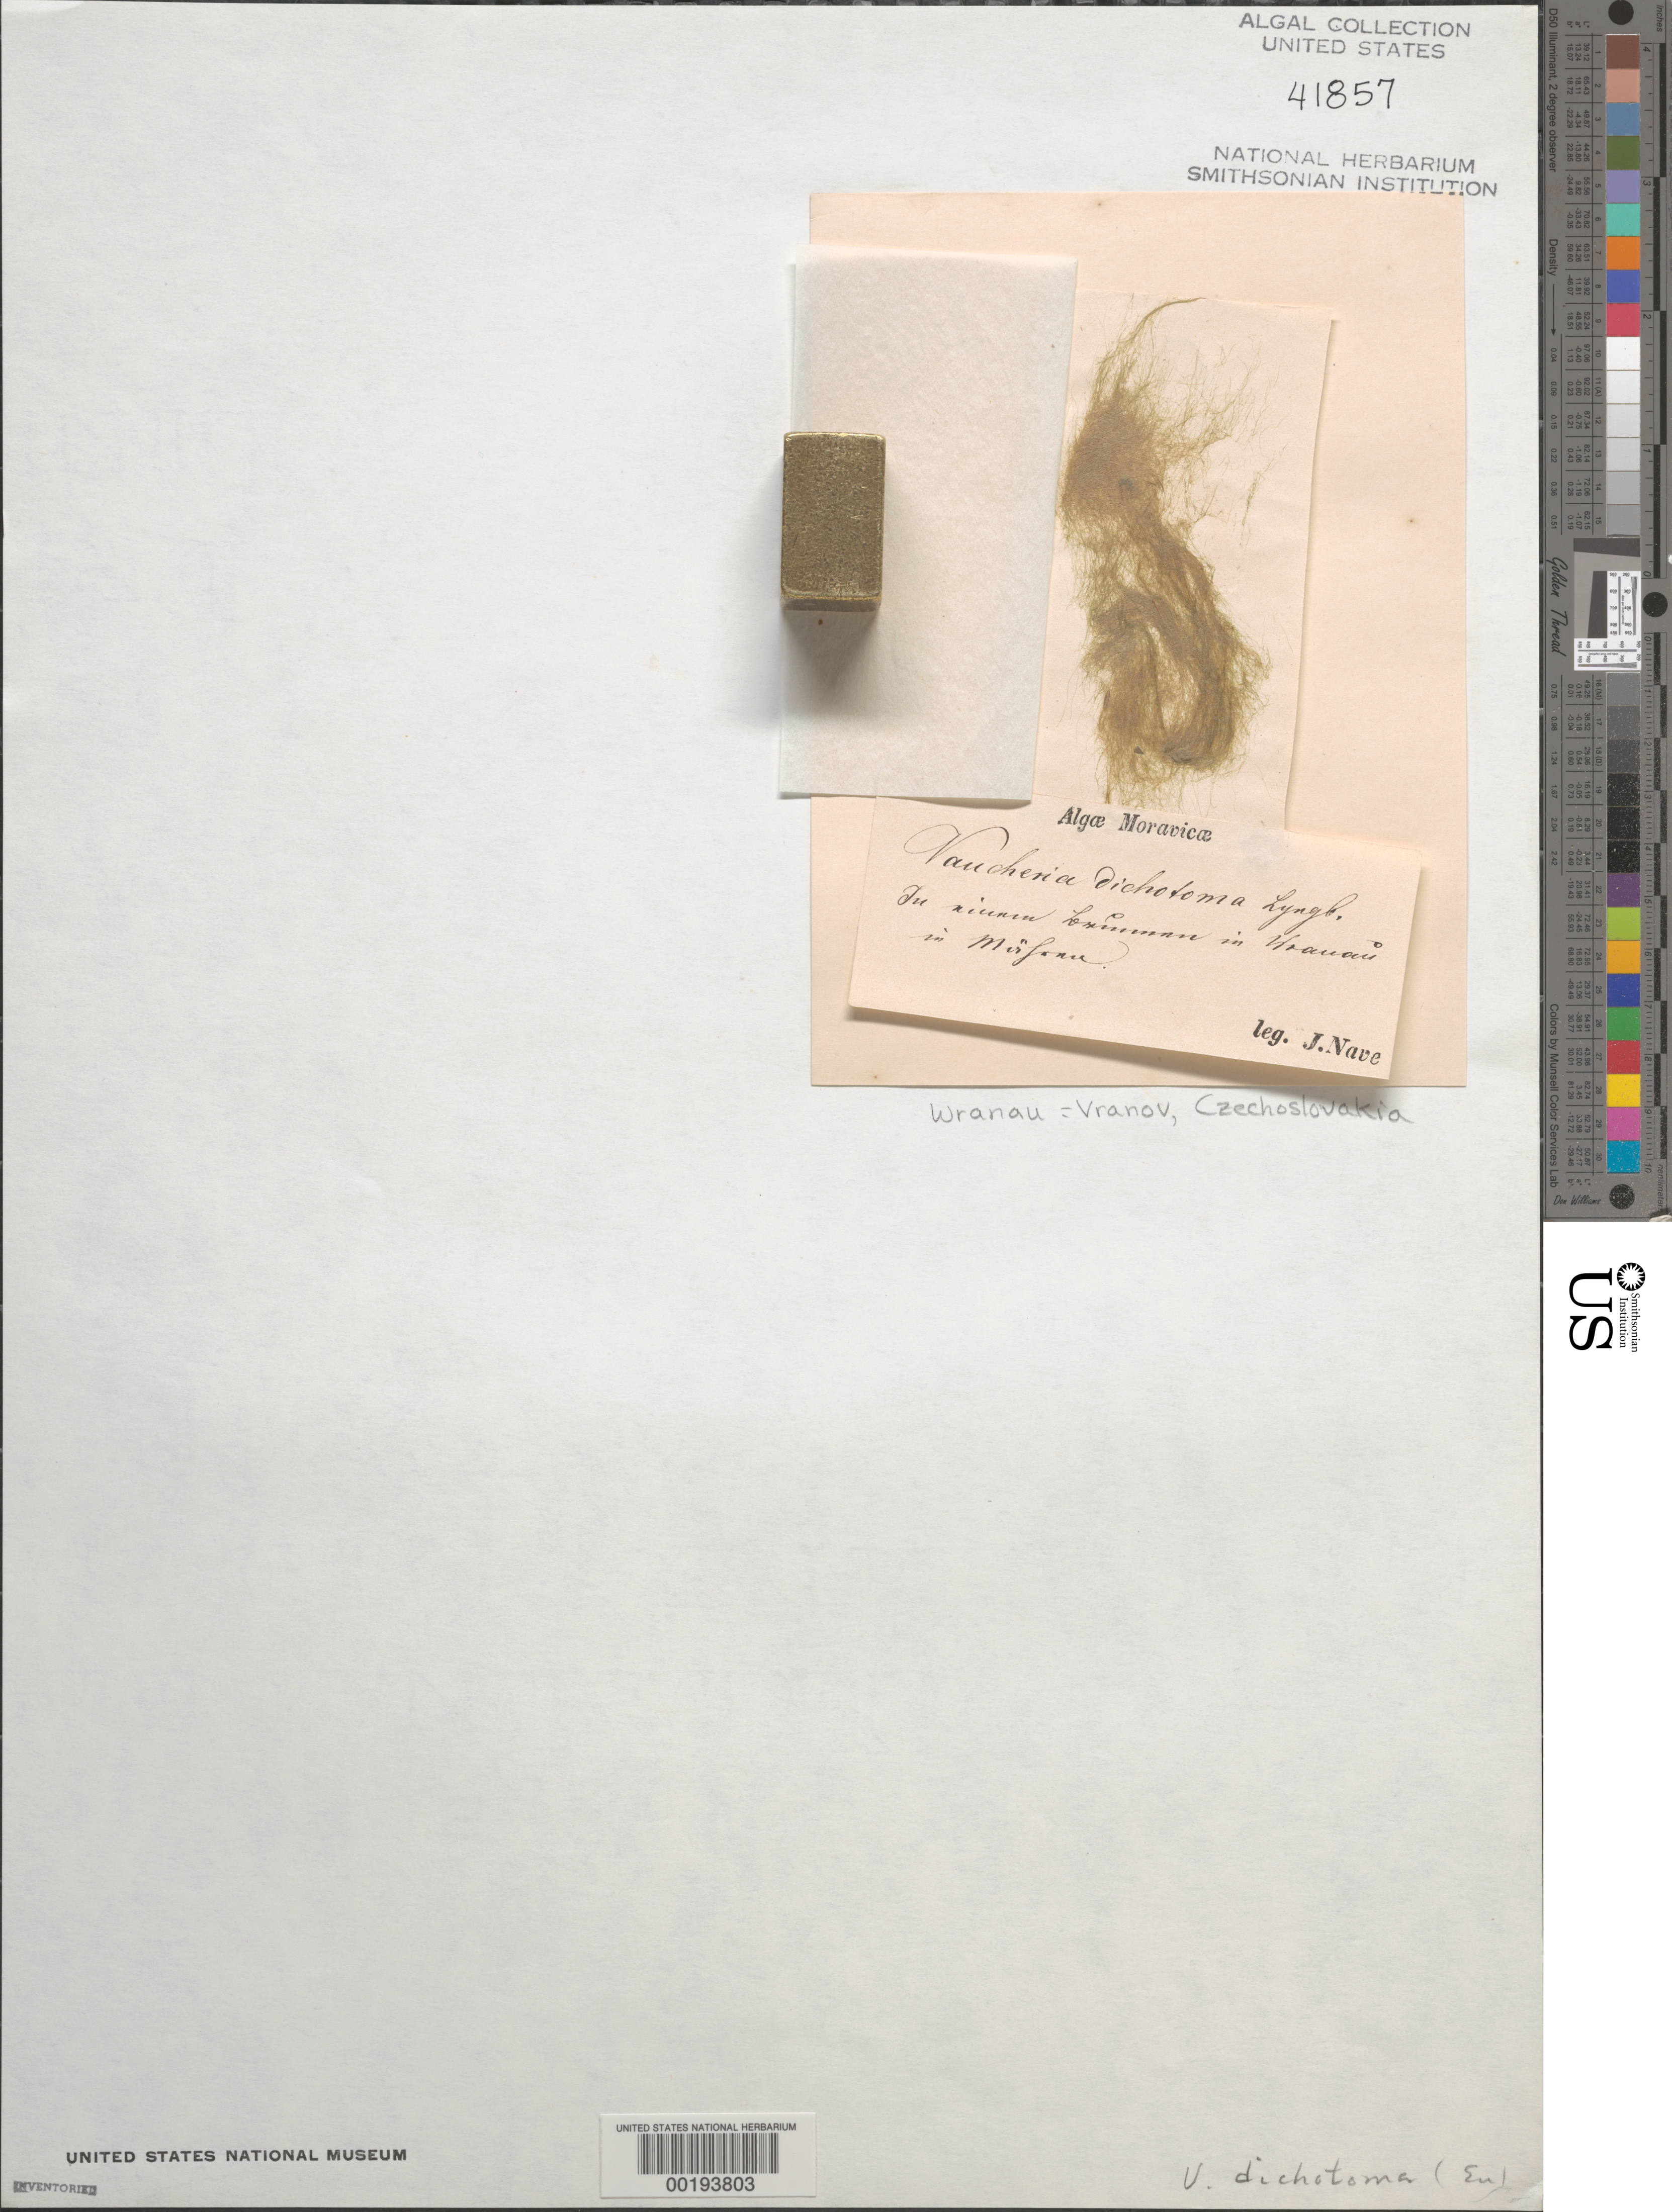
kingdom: Chromista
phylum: Ochrophyta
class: Xanthophyceae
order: Vaucheriales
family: Vaucheriaceae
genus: Vaucheria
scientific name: Vaucheria dichotoma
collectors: J. Nave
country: Czechia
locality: Vranov (wranau), moravia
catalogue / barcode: US 41857